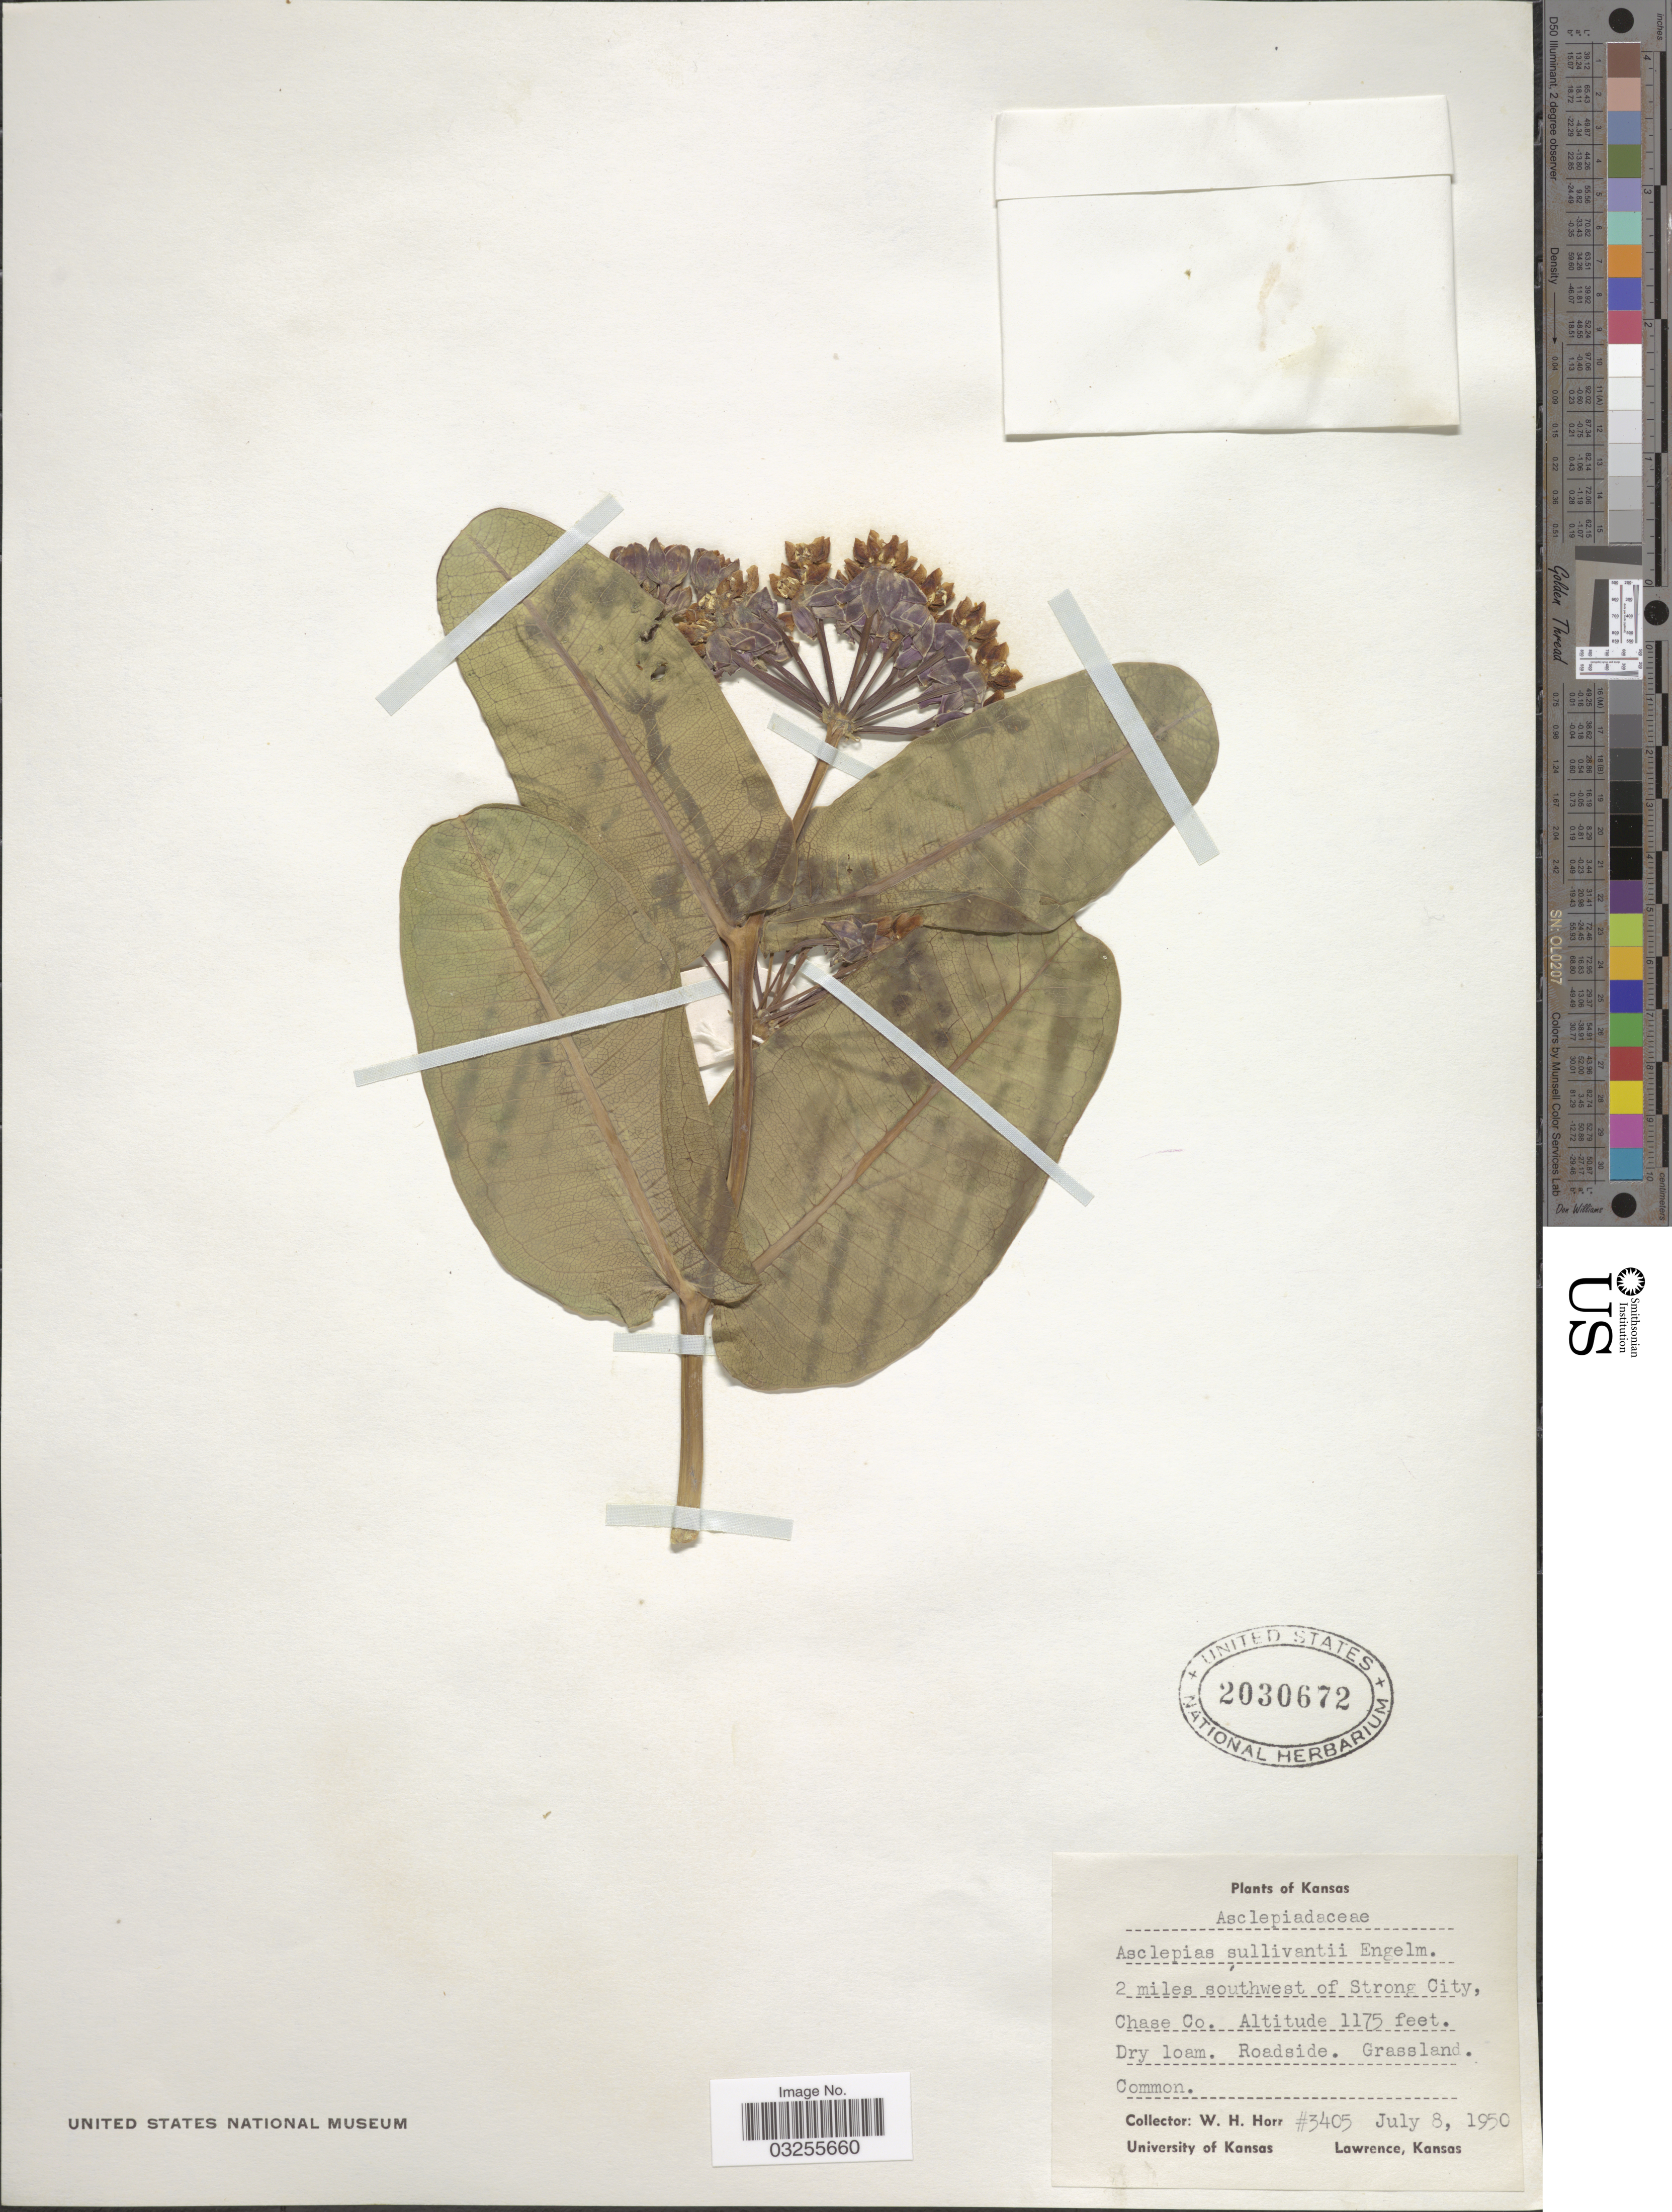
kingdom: Plantae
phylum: Tracheophyta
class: Magnoliopsida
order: Gentianales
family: Apocynaceae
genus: Asclepias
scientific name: Asclepias sullivantii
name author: Engelm. ex A. Gray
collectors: W. H. Horr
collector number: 3405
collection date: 1950-07-08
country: United States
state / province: Kansas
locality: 2 miles southwest of Strong City, Chase Co.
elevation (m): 358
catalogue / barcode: US 2030672